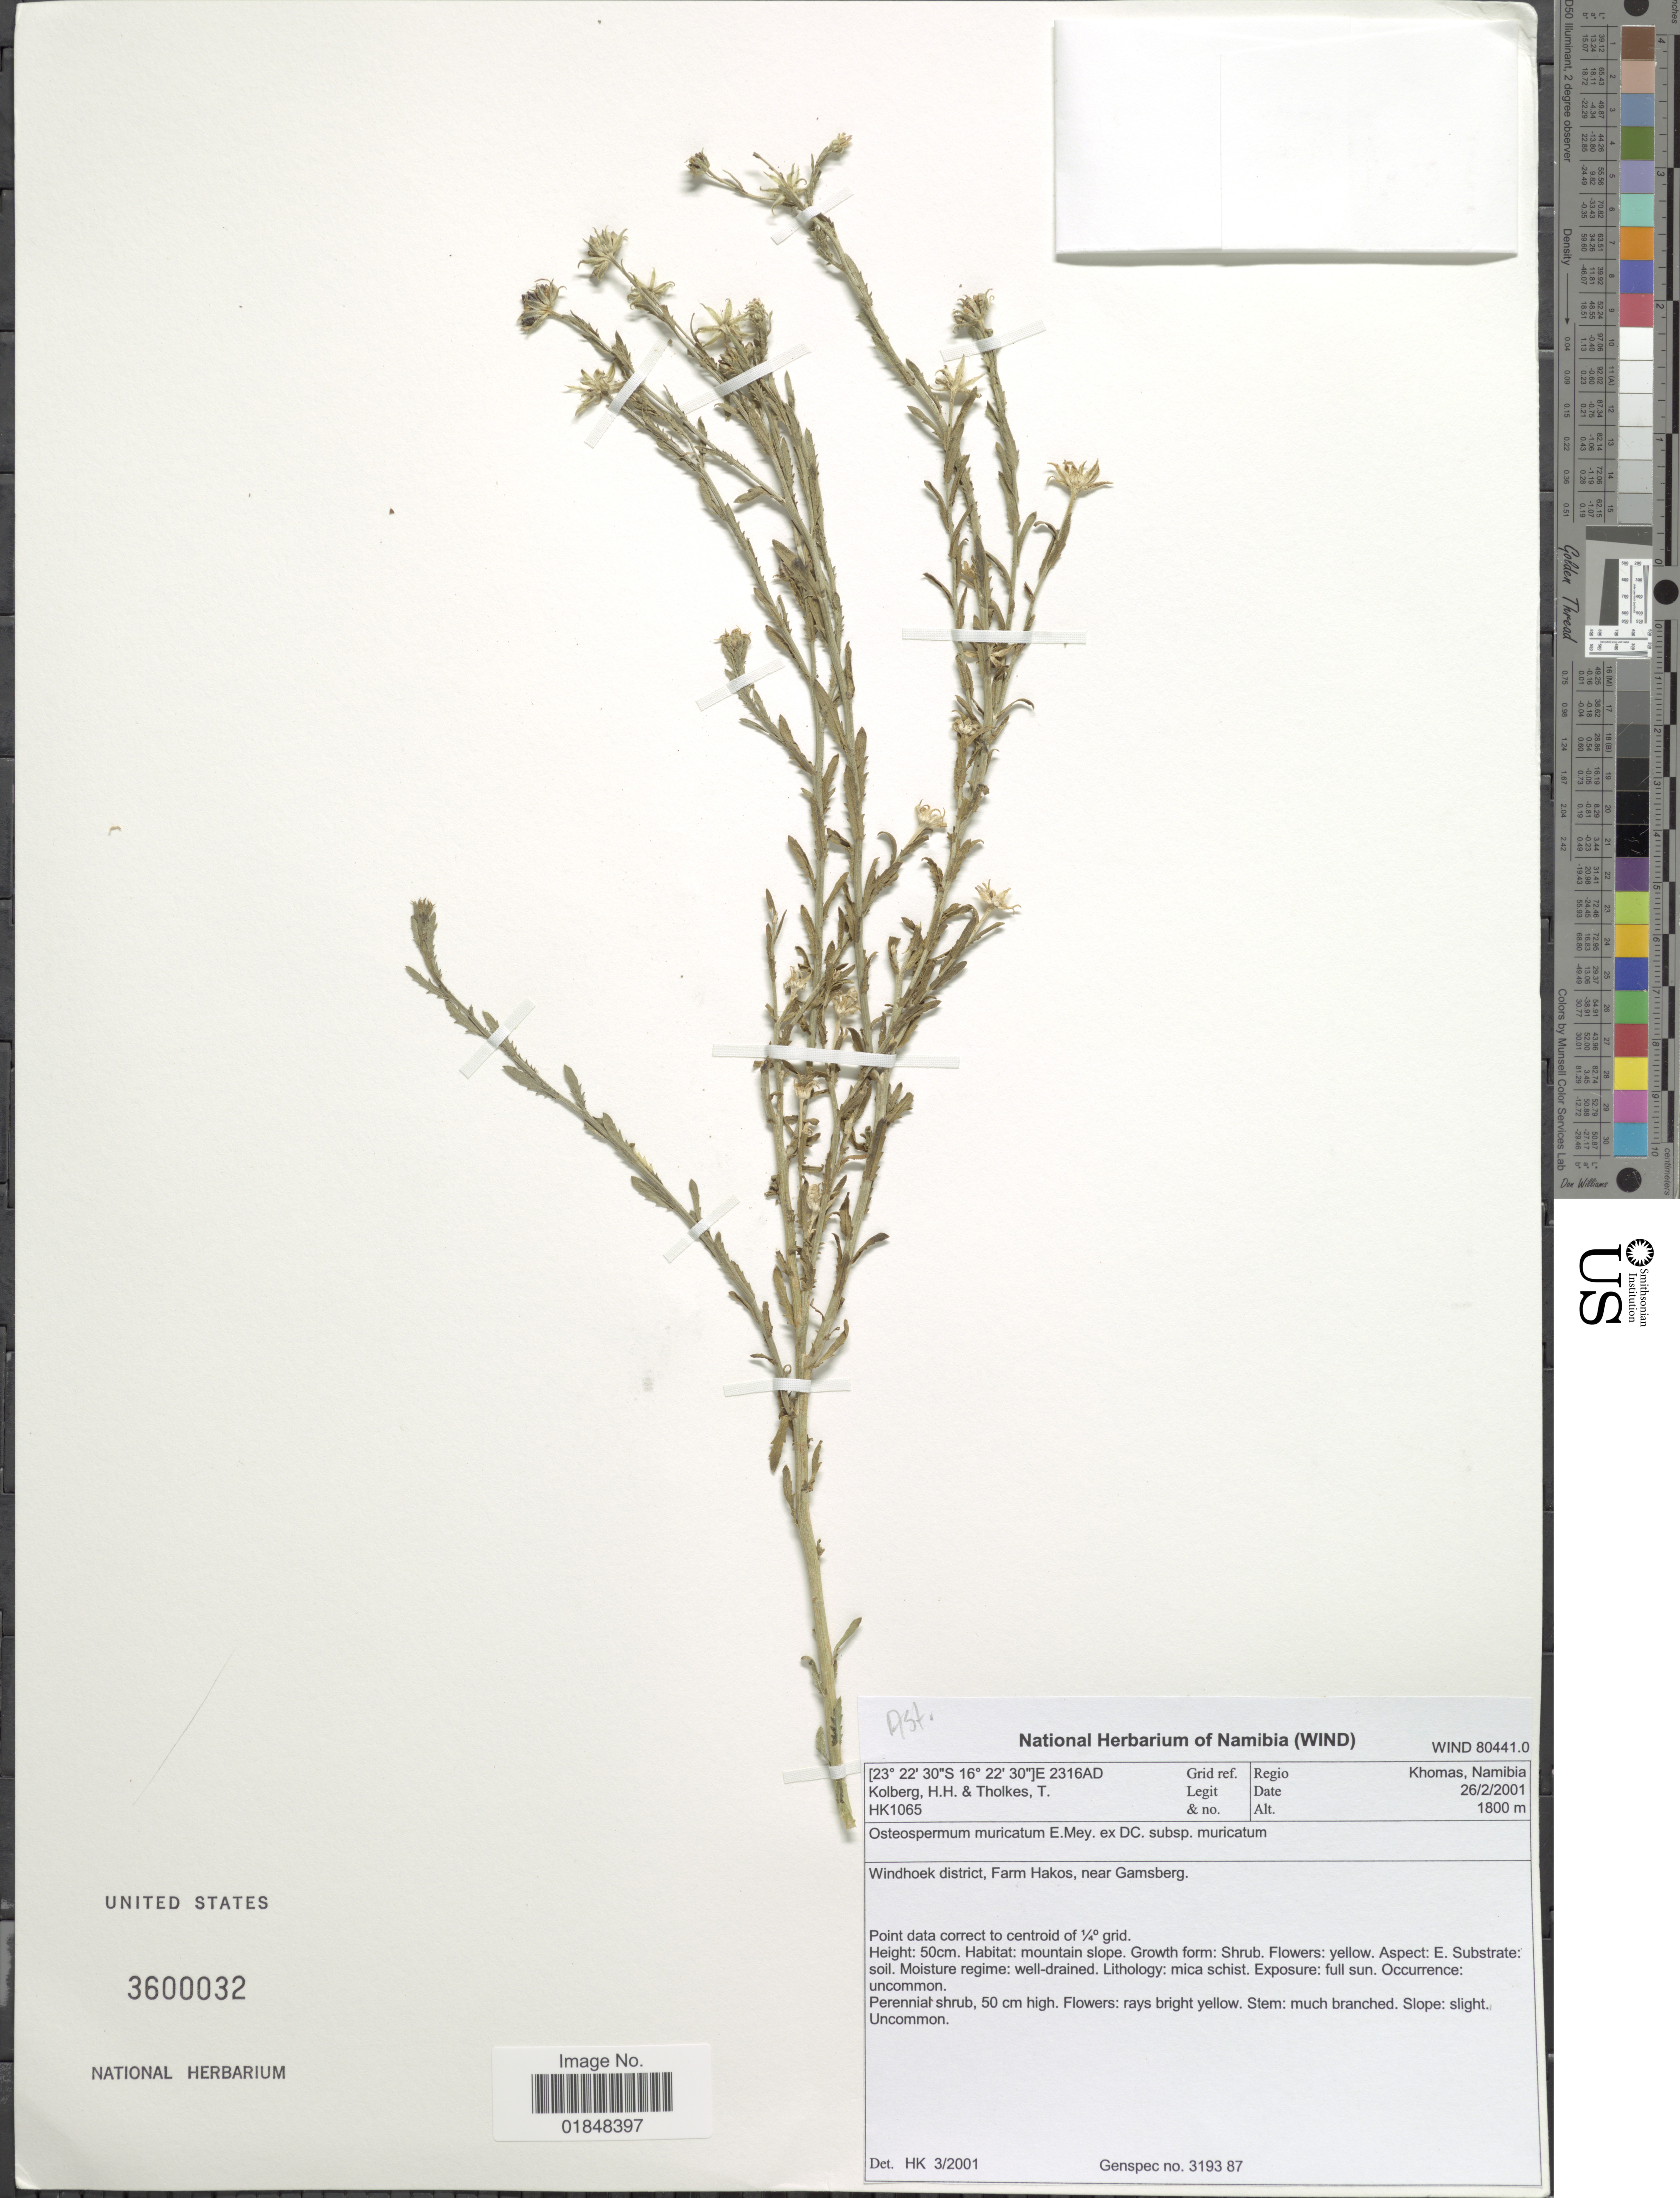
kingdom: Plantae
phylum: Tracheophyta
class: Magnoliopsida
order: Asterales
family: Asteraceae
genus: Osteospermum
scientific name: Osteospermum muricatum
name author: E. Mey.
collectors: H. H. Kolberg & T. Tholkes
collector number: HK 1065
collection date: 2001-02-26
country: Namibia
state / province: Khomas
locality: Windhoek dsitrict, Farm Hakos, near Gamsberg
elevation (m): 1800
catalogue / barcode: US 3600032